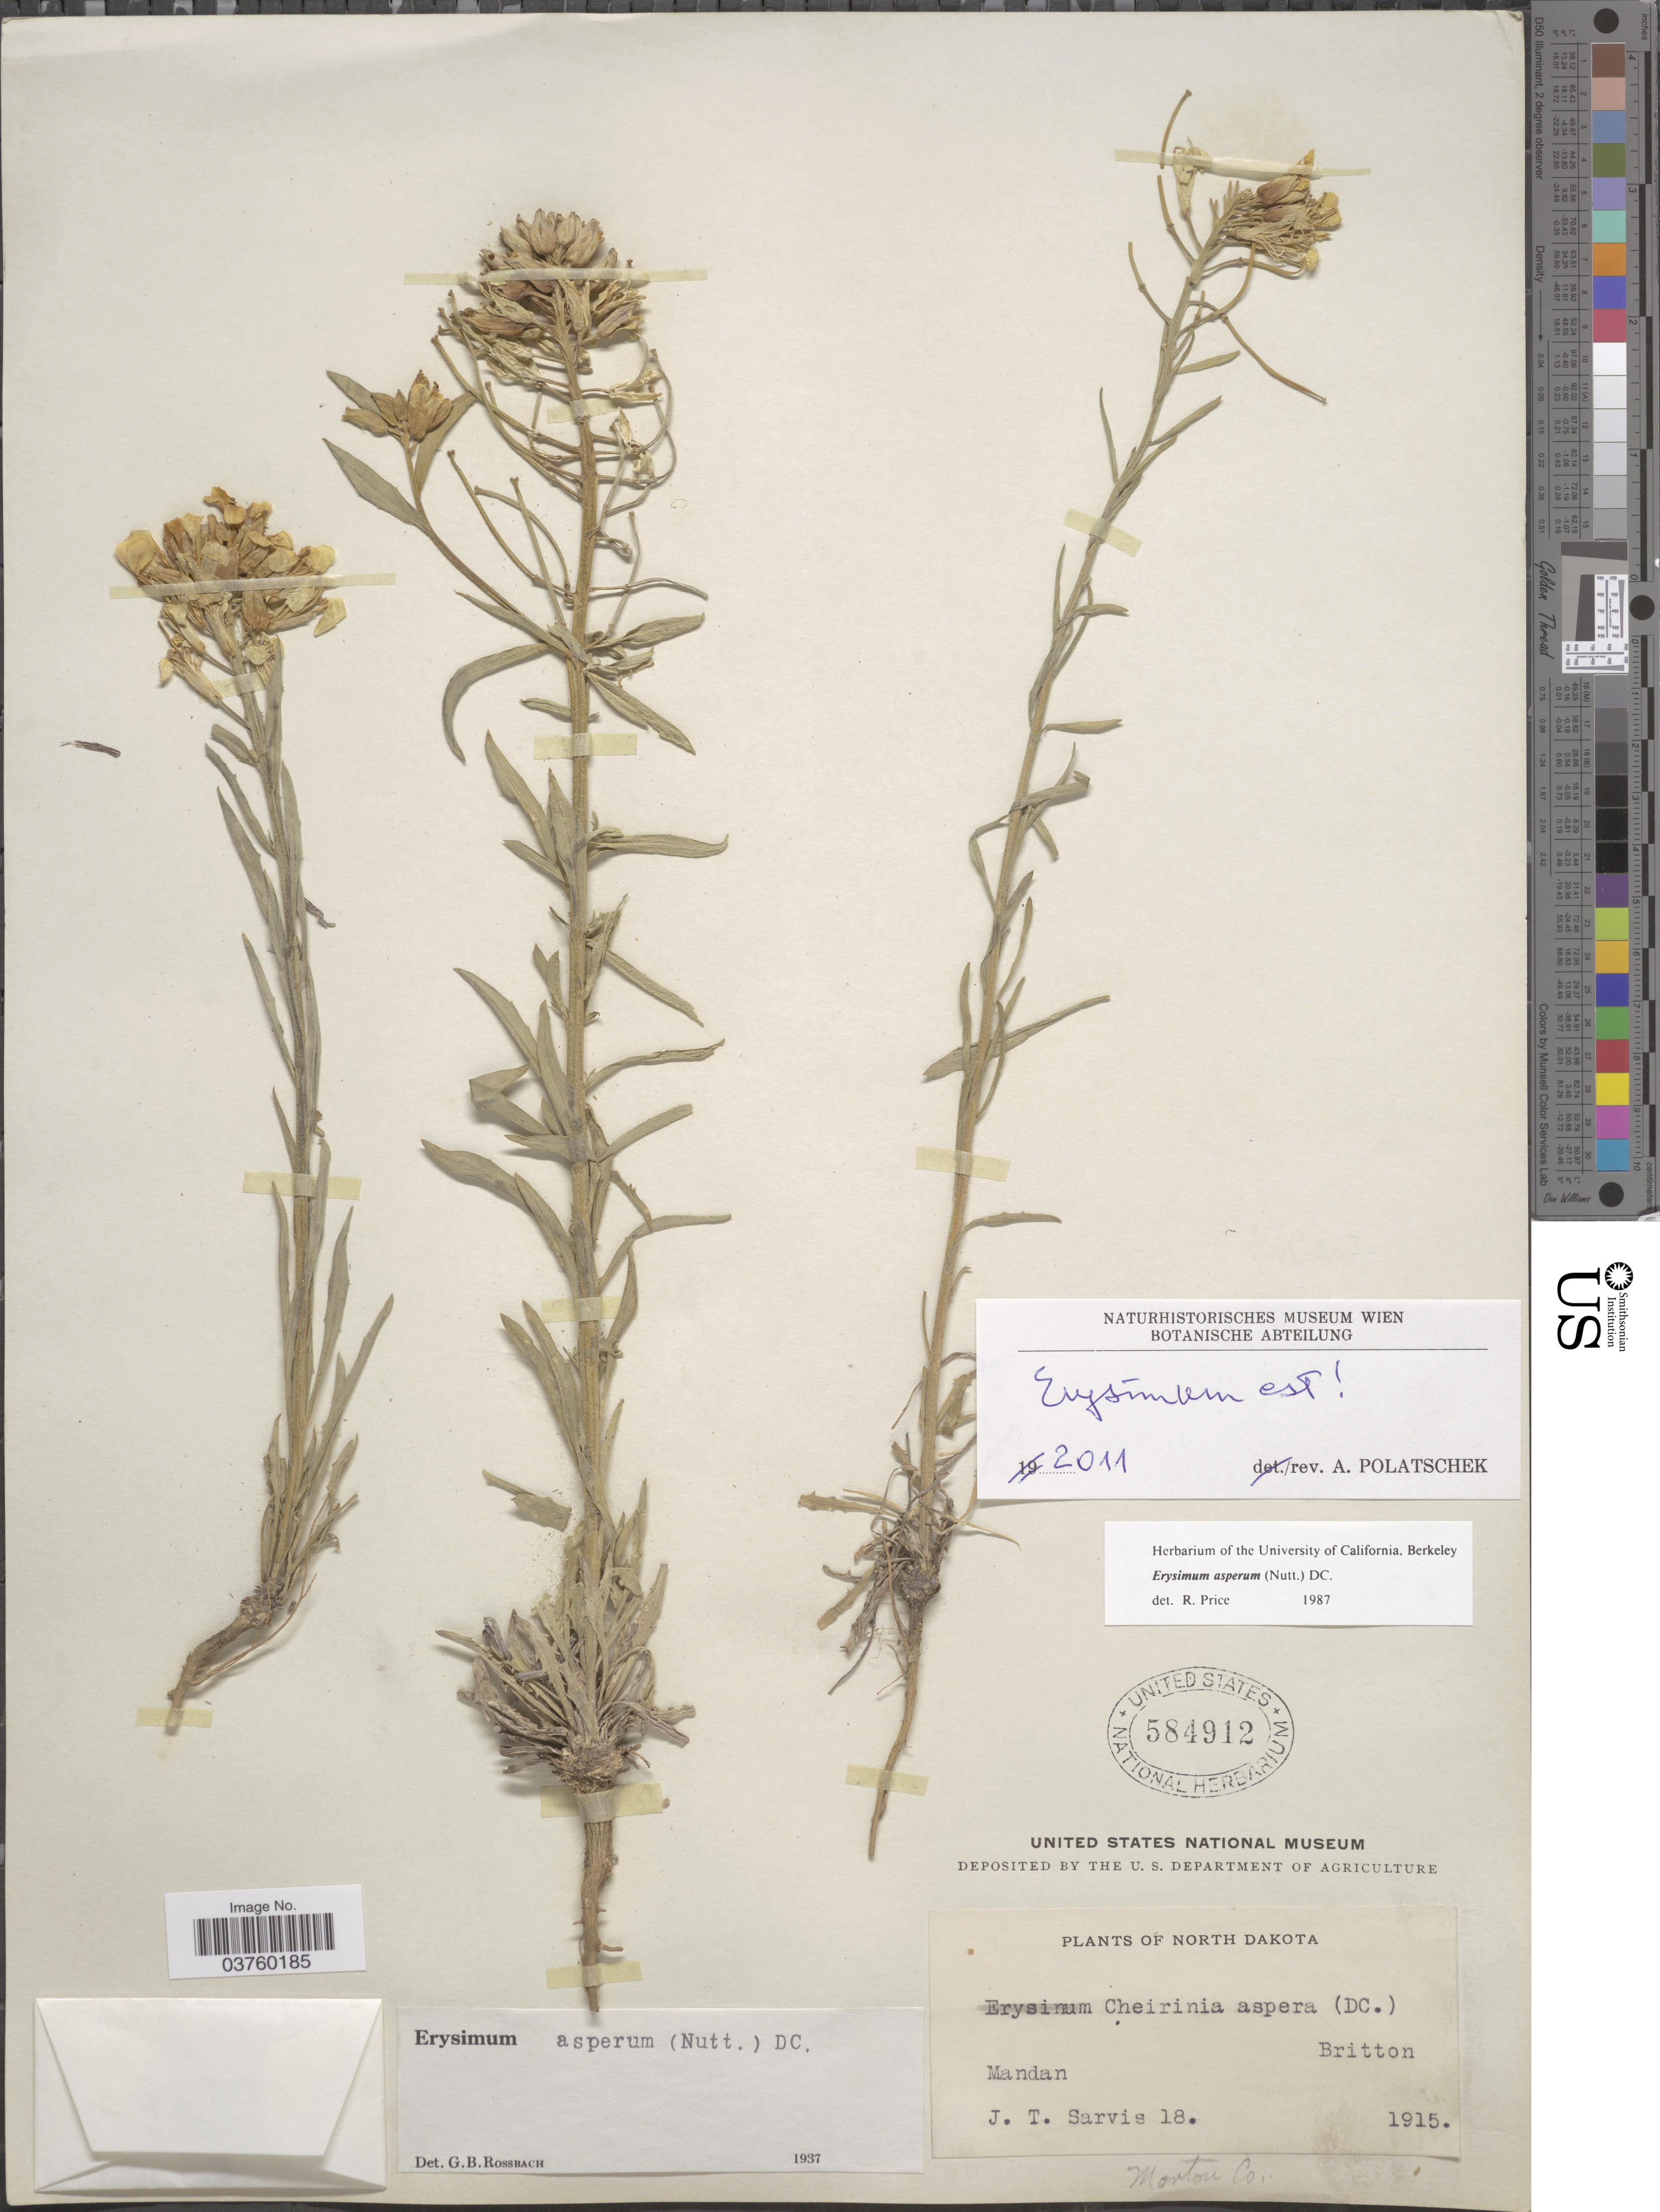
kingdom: Plantae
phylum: Tracheophyta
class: Magnoliopsida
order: Brassicales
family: Brassicaceae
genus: Erysimum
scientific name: Erysimum asperum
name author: (Nutt.) DC.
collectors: J. Sarvis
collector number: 18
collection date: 1915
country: United States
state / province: North Dakota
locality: Britton. Mandan. Morton Co.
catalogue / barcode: US 584912